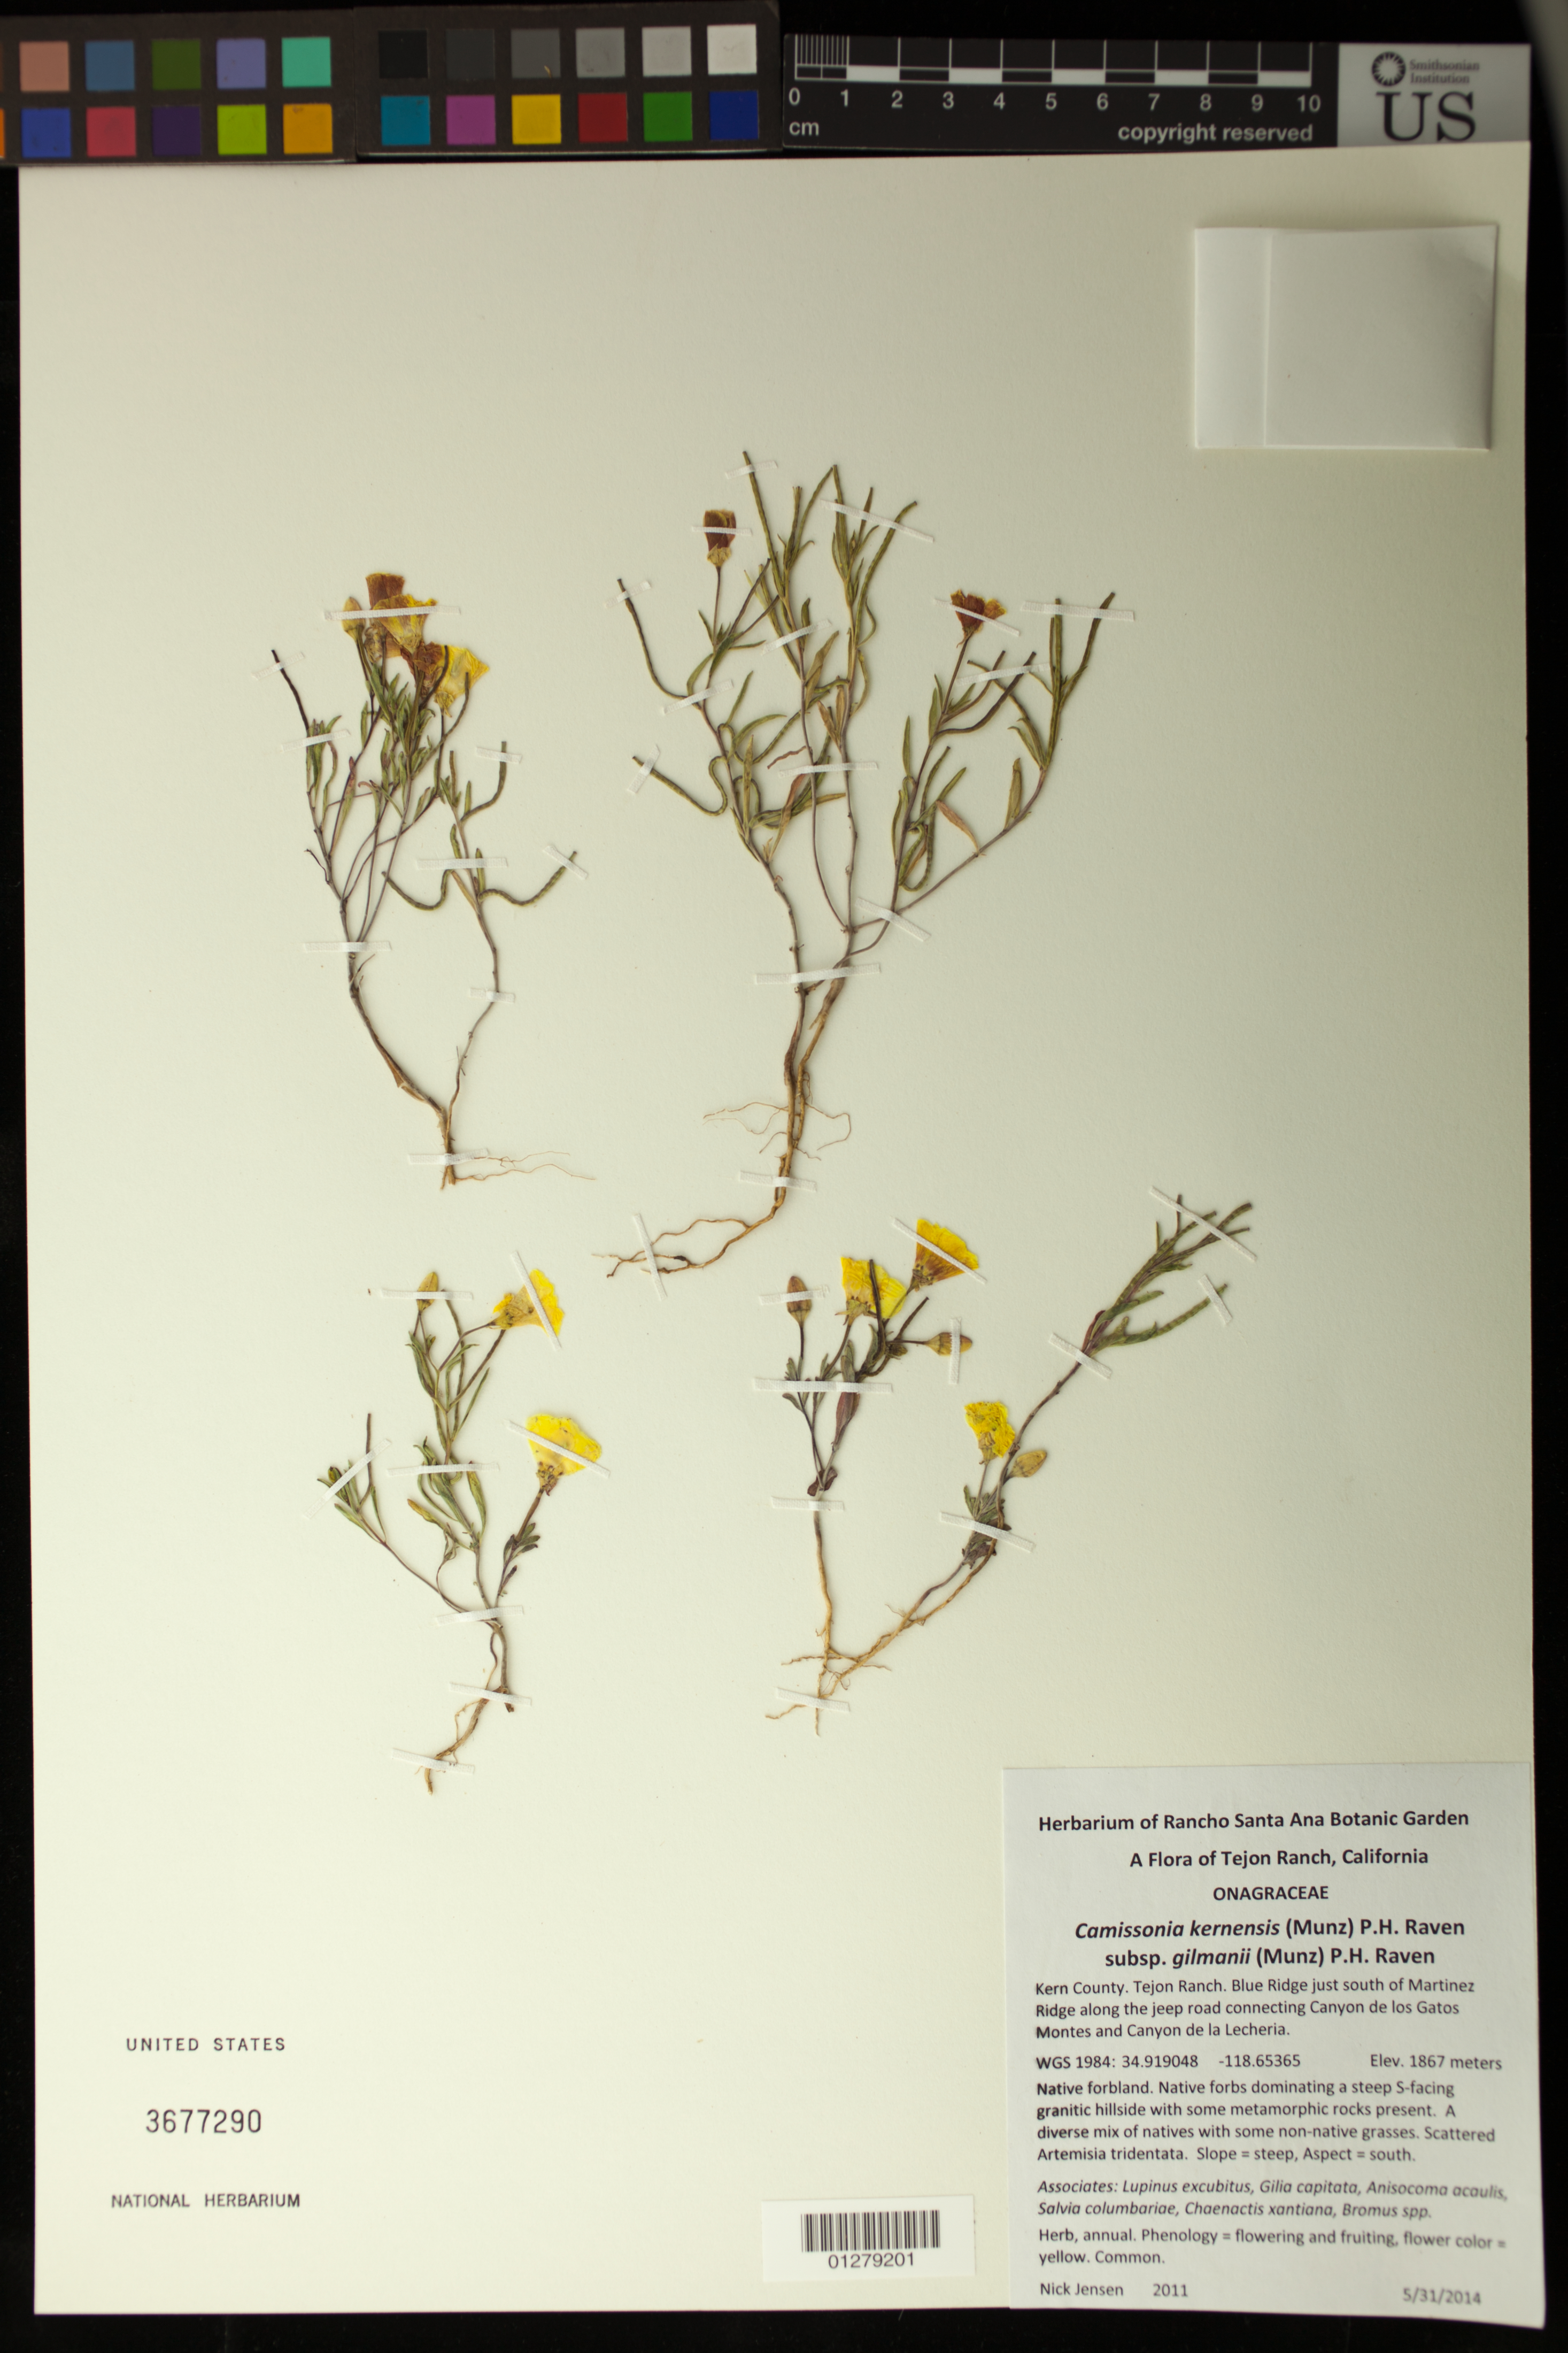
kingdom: Plantae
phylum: Tracheophyta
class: Magnoliopsida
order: Myrtales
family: Onagraceae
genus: Camissonia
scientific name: Camissonia kernensis subsp. gilmanii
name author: (Munz) P.H. Raven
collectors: N. Jensen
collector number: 2011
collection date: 2014-05-10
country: United States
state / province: California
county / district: Kern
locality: Tejon Ranch, Blue Ridge just south of Martinez Ridge along the jeep road connecting Canyon de los Gatos Montes and Canyon de la Lecheria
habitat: Native forbland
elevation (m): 1867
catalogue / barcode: US 3677290